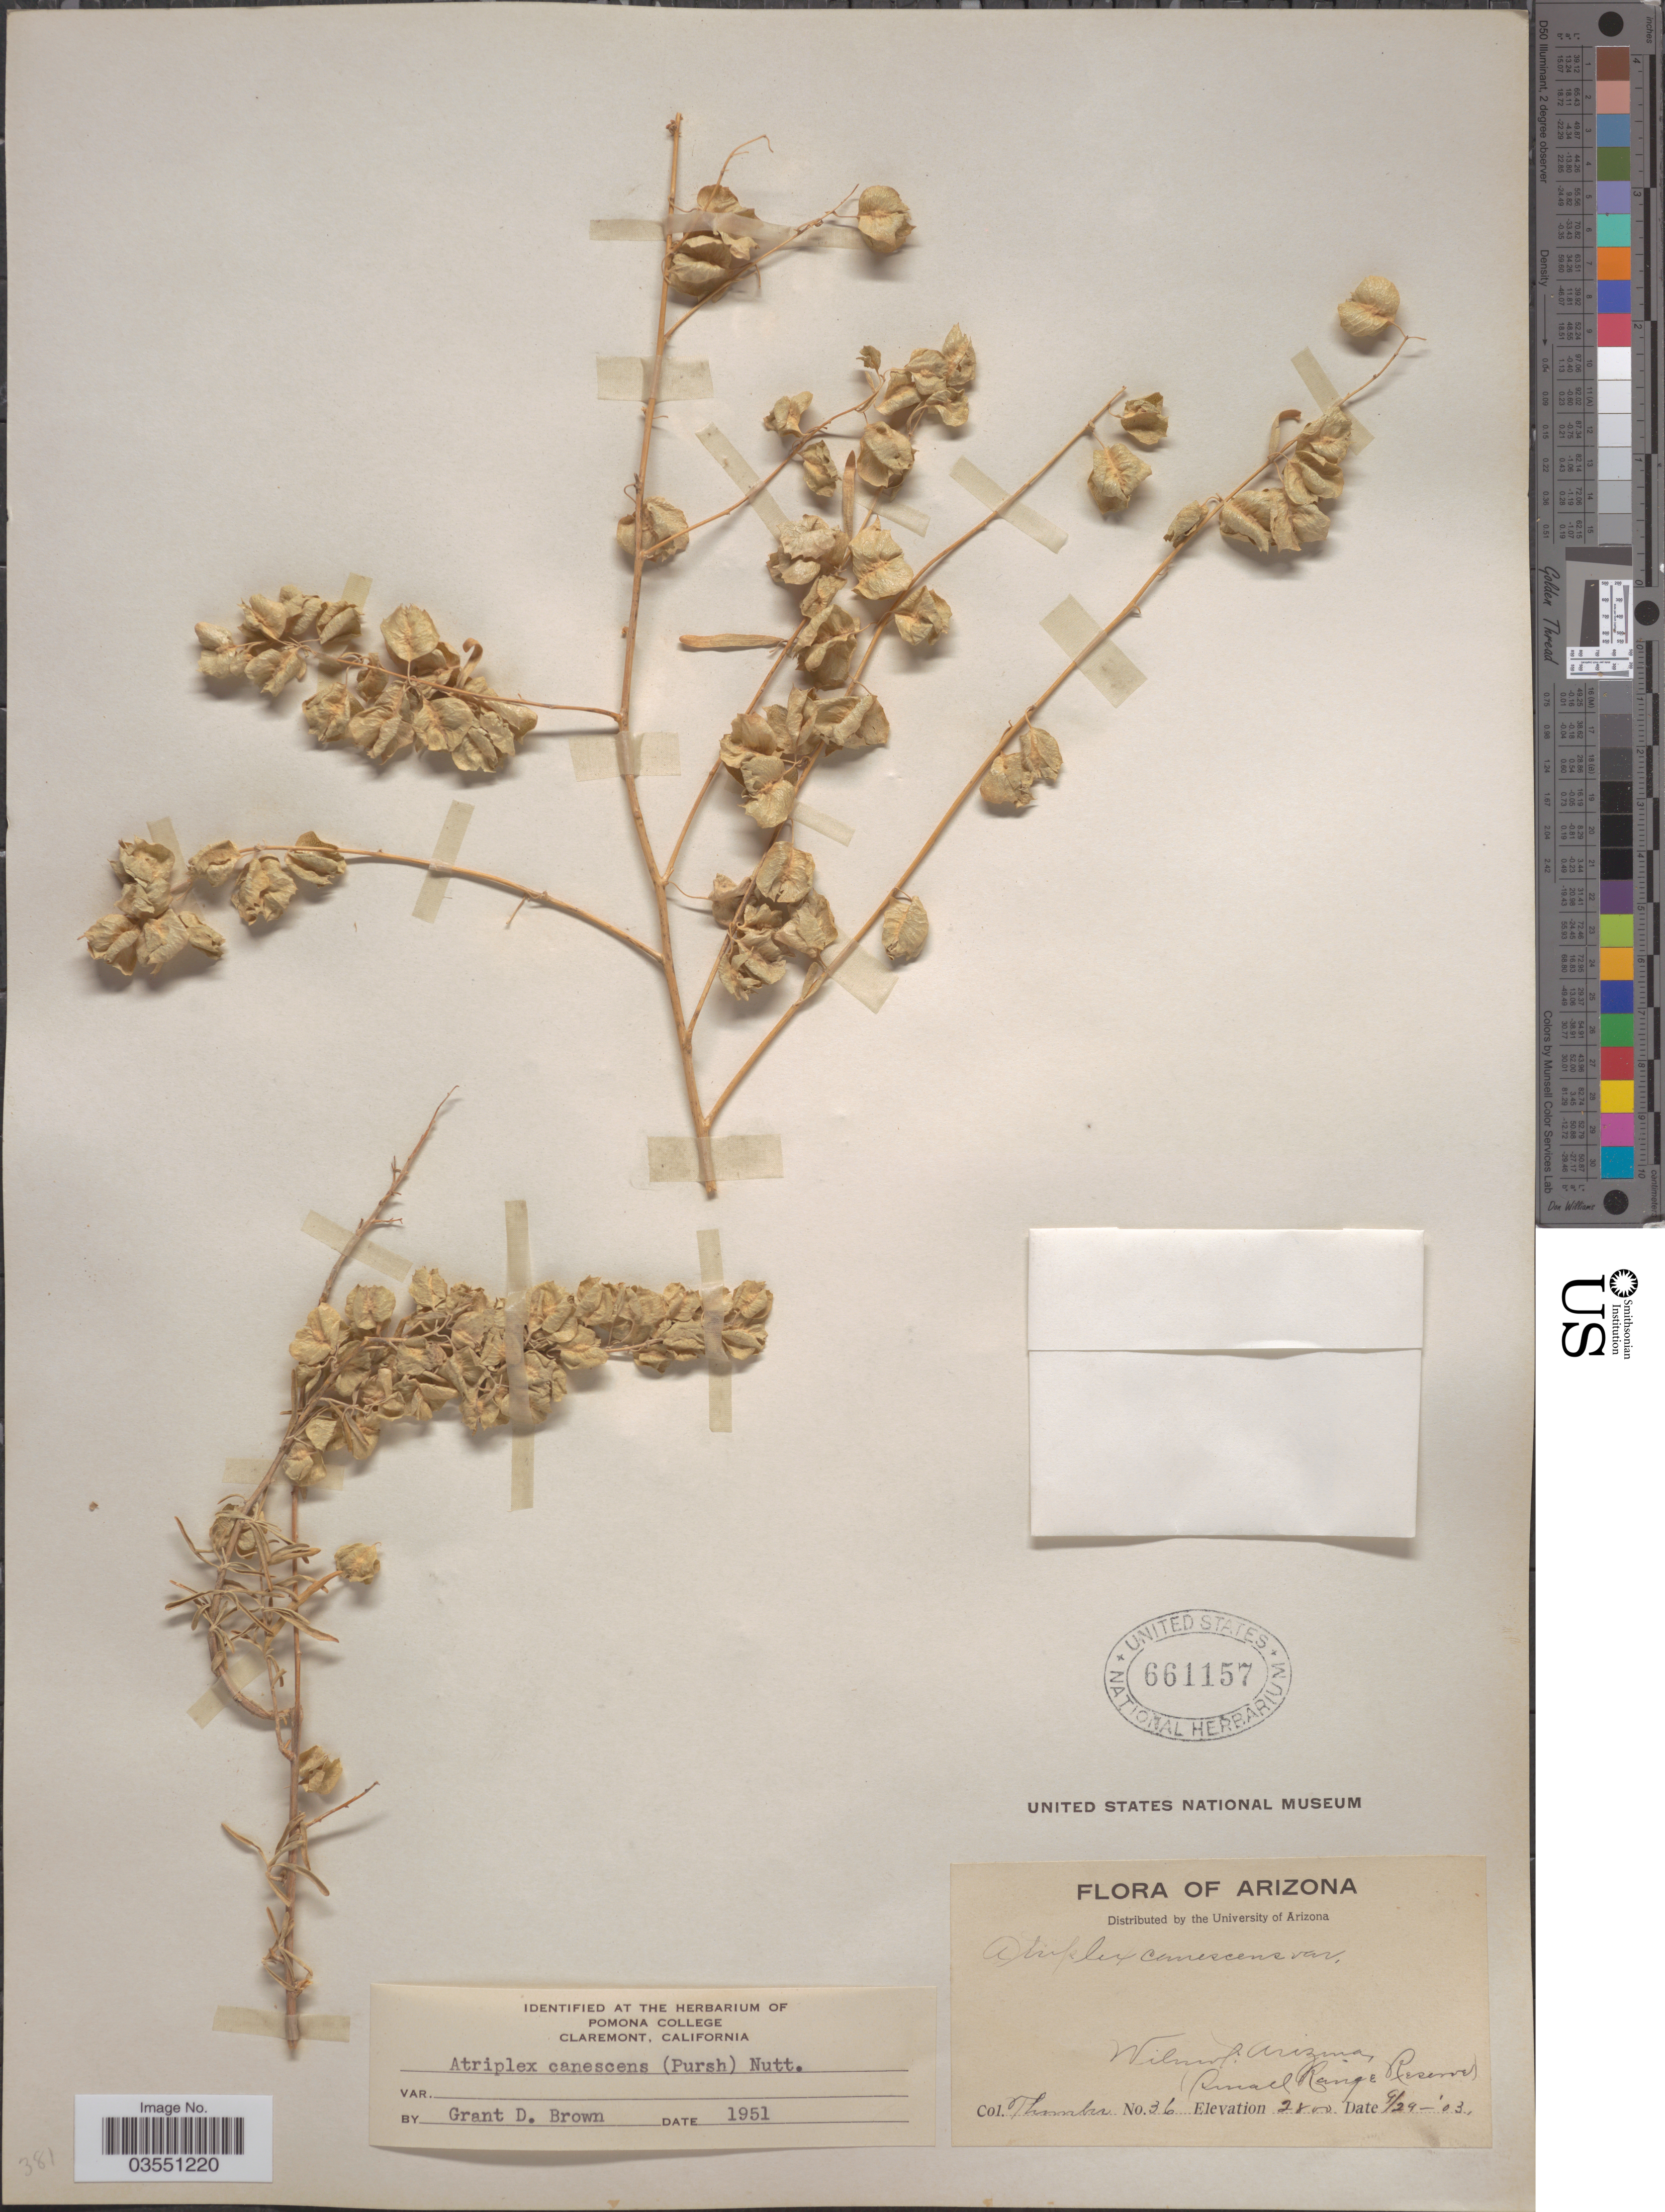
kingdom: Plantae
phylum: Tracheophyta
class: Magnoliopsida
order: Caryophyllales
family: Amaranthaceae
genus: Atriplex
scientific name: Atriplex canescens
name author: (Pursh) Nutt.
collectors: J. Thornber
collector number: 36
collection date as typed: Transcribed d/m/y: 29/9/3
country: United States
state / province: Arizona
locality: Wilmot, (Pinall Range Reserve).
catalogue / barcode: US 661157